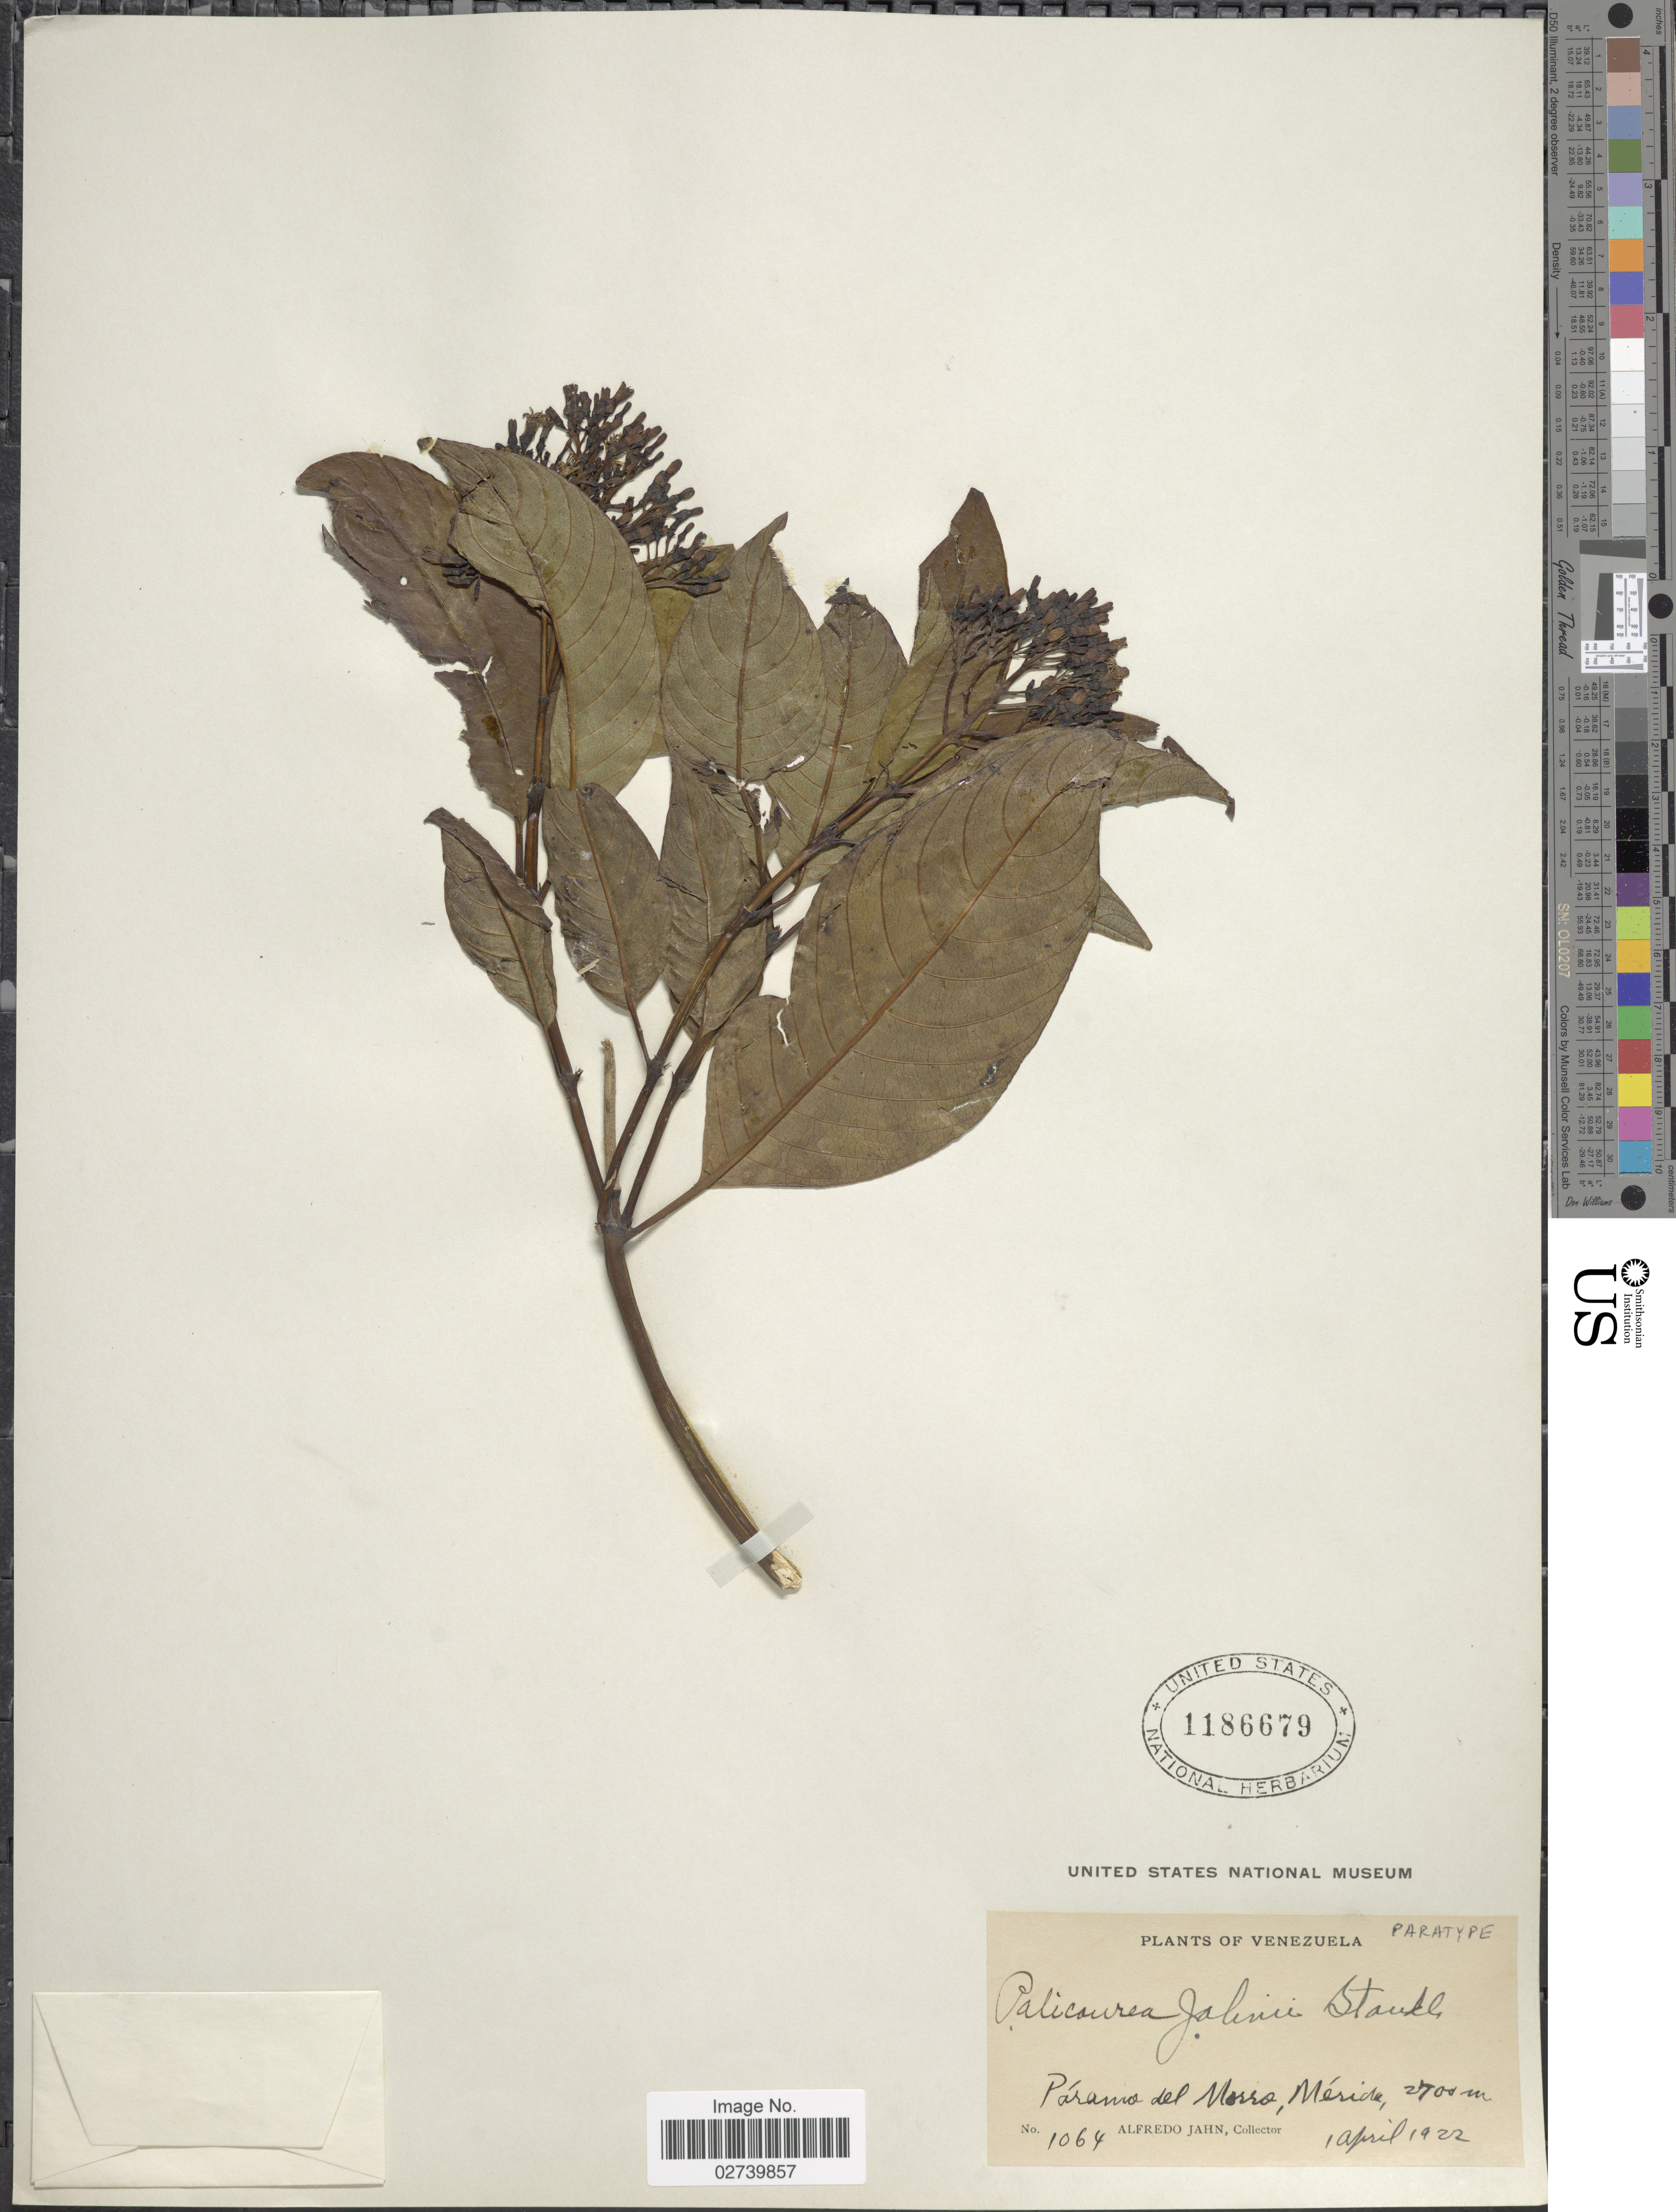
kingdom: Plantae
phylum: Tracheophyta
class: Magnoliopsida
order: Gentianales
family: Rubiaceae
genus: Palicourea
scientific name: Palicourea jahnii Standl.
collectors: A. Jahn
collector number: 1064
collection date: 1922-04-01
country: Venezuela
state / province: Mérida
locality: Páramo del Morro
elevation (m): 2700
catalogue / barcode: US 1186679